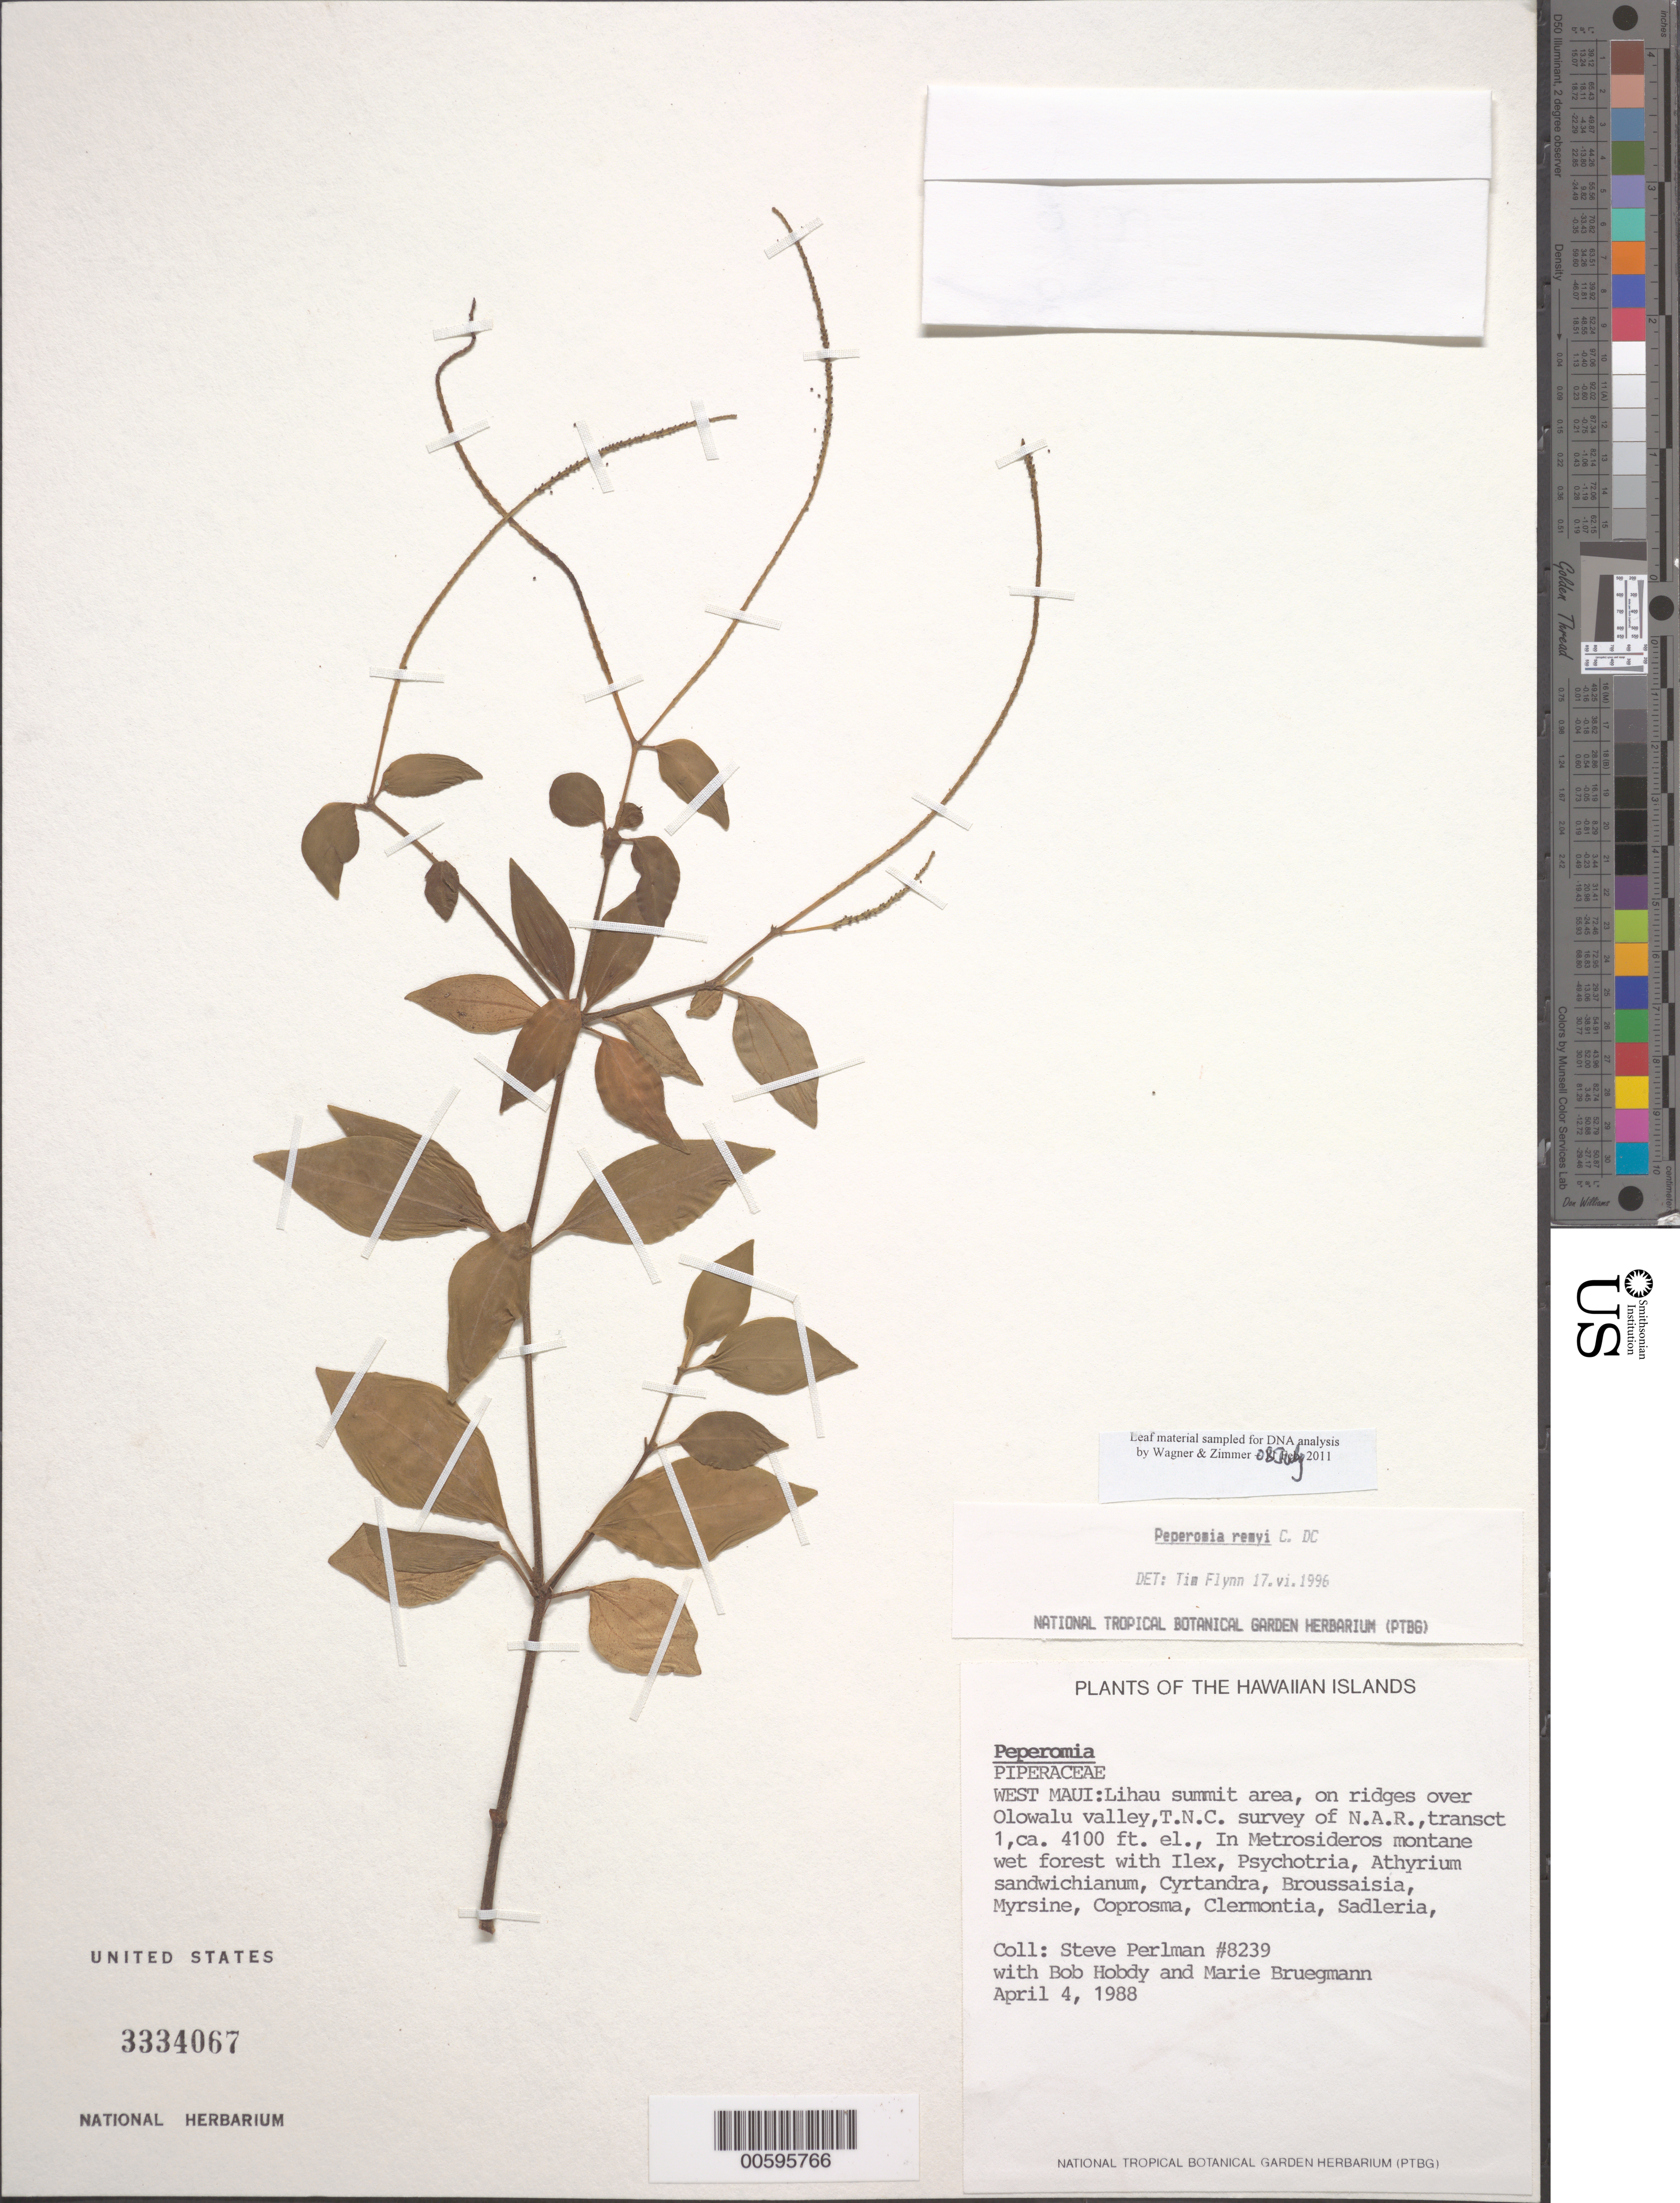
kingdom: Plantae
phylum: Tracheophyta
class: Magnoliopsida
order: Piperales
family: Piperaceae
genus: Peperomia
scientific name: Peperomia remyi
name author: C. DC.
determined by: Flynn, T. W.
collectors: S. P. Perlman, B. Hobdy & M. Bruegmann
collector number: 8239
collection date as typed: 4 Apr 1988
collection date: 1988-04-04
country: United States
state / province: Hawaii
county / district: Maui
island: Maui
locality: W Maui: Lihau summit area, on ridges over Olowalu valley, T.N.C. survey of N.A.R., transect 1.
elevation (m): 1250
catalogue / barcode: US 3334067